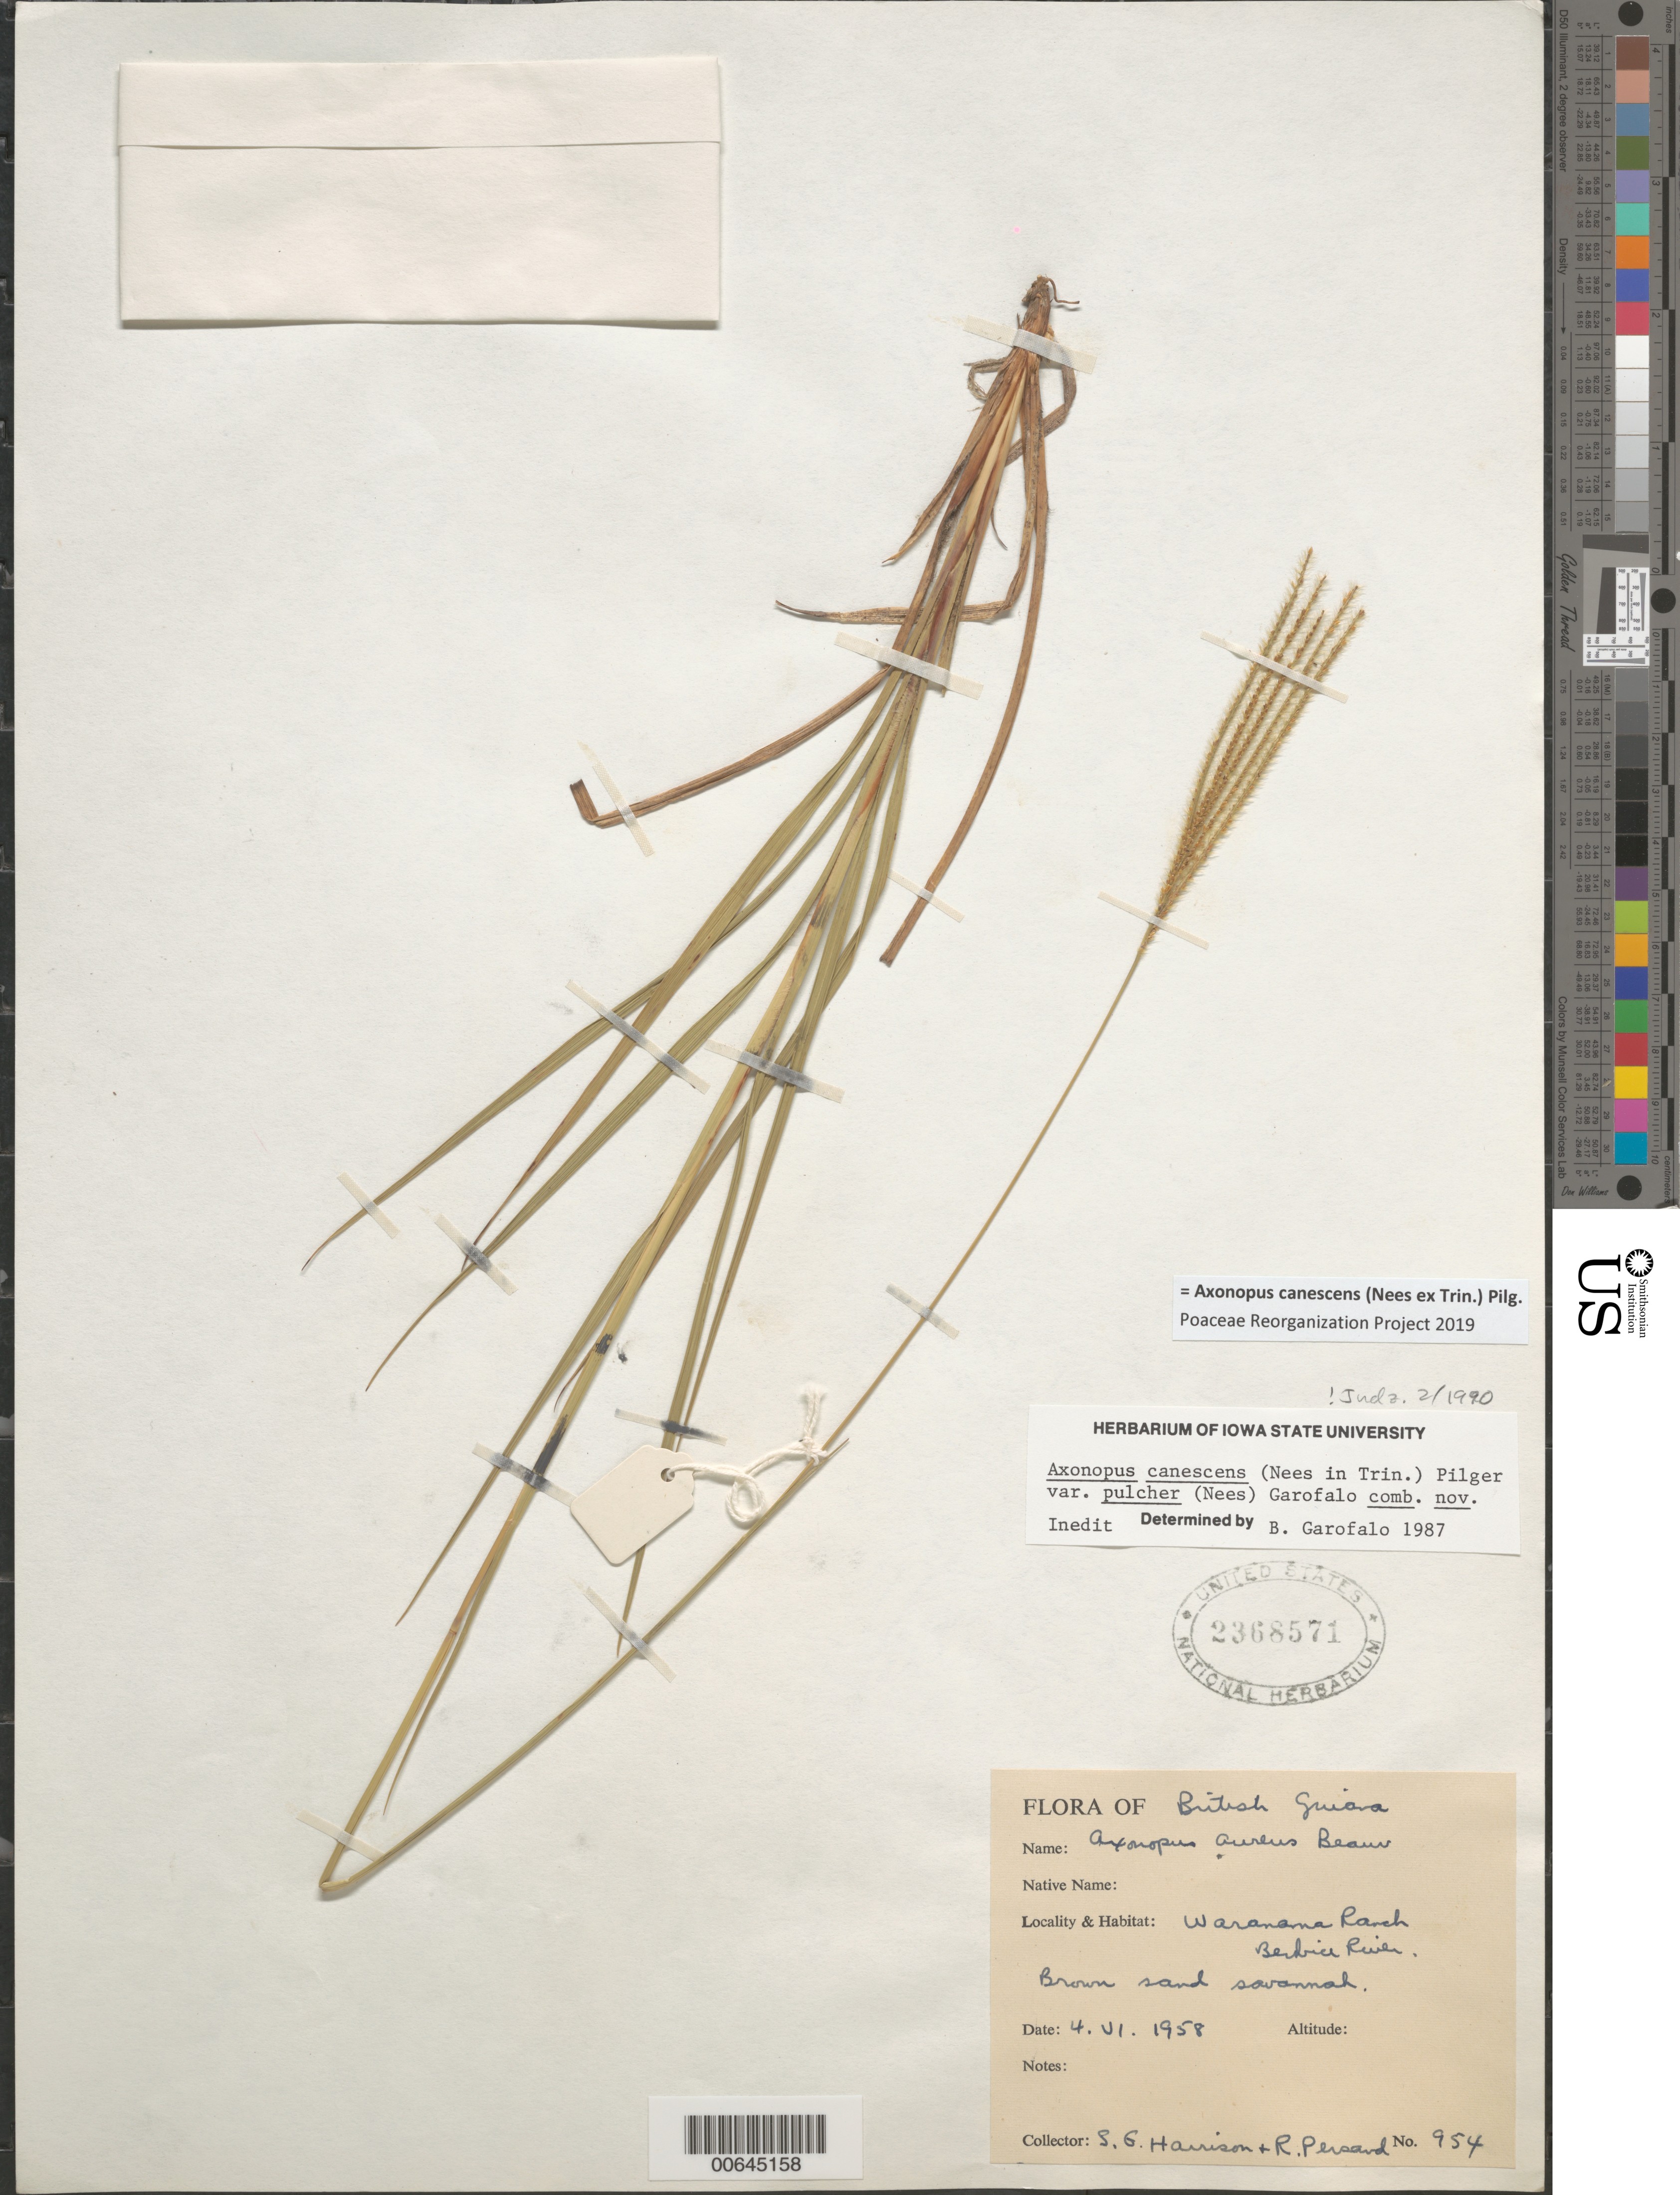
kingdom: Plantae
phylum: Tracheophyta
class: Liliopsida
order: Poales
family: Poaceae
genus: Axonopus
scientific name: Axonopus canescens var. pulcher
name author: (Nees in Trin.) Pilg.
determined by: Garafolo, B.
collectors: S. G. Harrison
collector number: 954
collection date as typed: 4-Apr-58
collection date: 1958-04-04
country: Guyana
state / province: Mahaica-Berbice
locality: Waramana Ranch, Berbice River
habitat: Brown sand savannah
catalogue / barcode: US 2368571